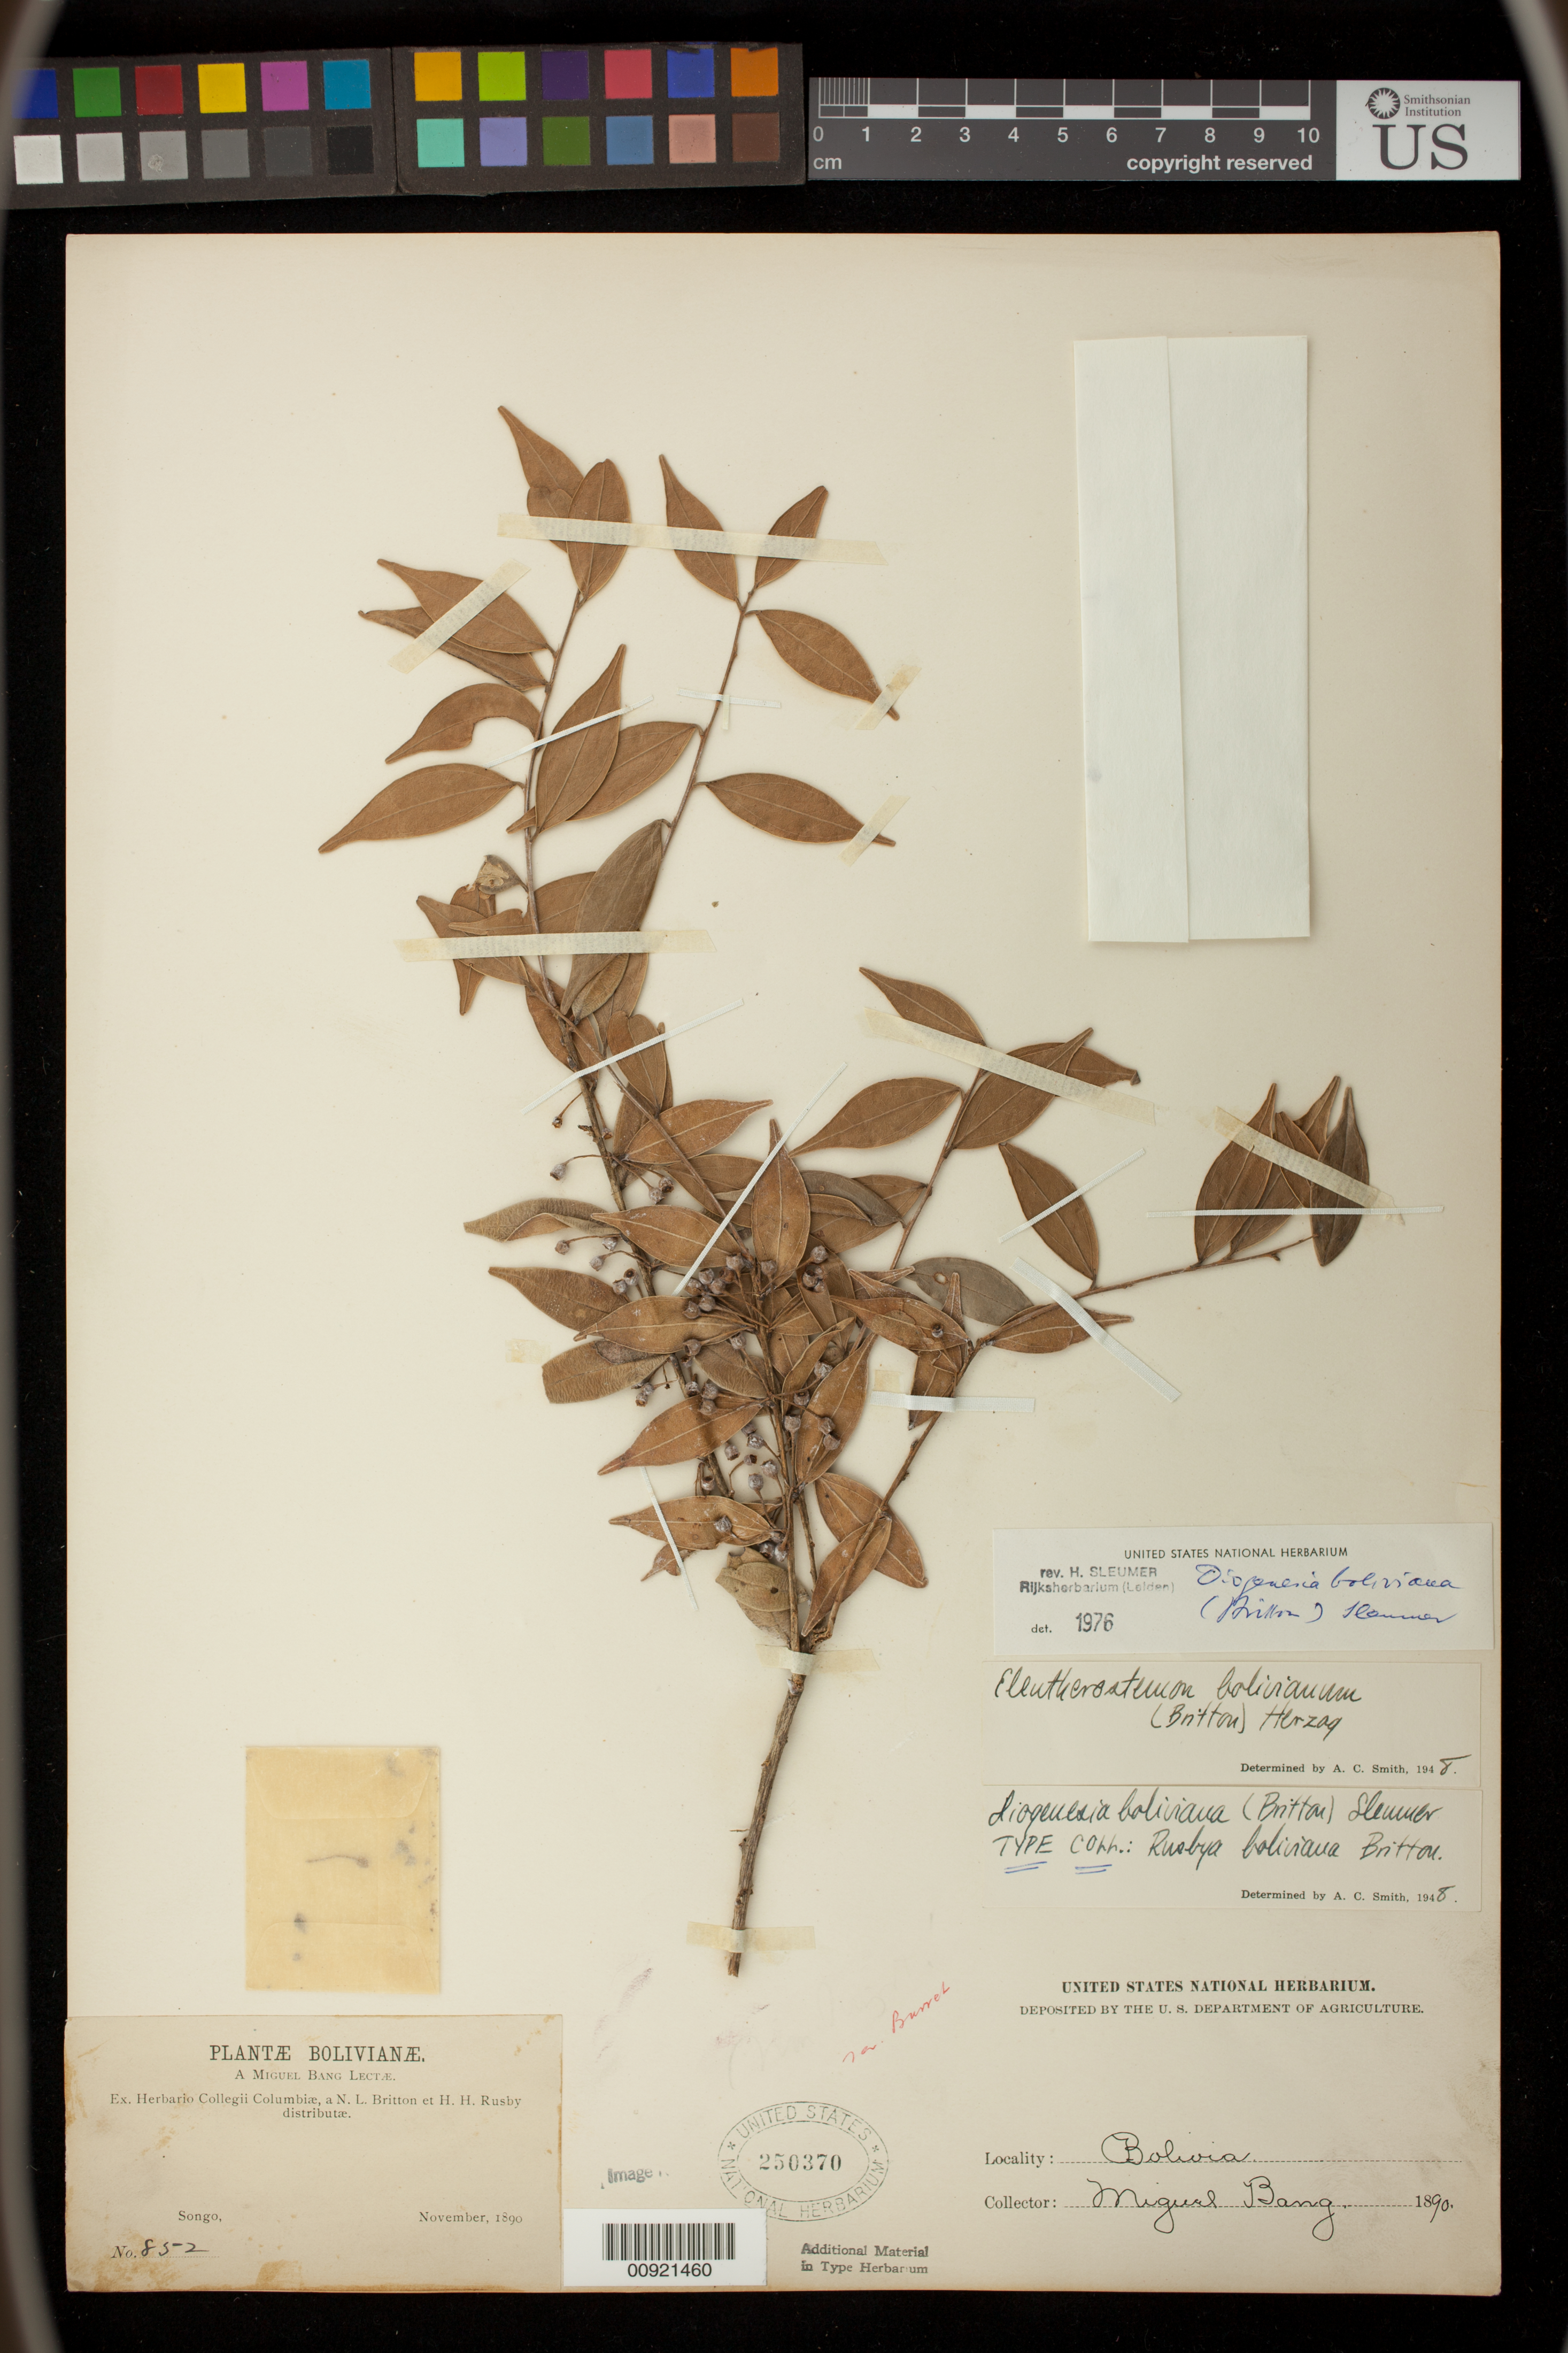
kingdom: Plantae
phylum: Tracheophyta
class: Magnoliopsida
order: Ericales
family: Ericaceae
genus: Rusbya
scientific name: Rusbya boliviana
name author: Britton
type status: Isotype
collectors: M. Bang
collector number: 852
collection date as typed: Nov 1890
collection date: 1890-11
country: Bolivia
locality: Songo.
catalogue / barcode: US 250370